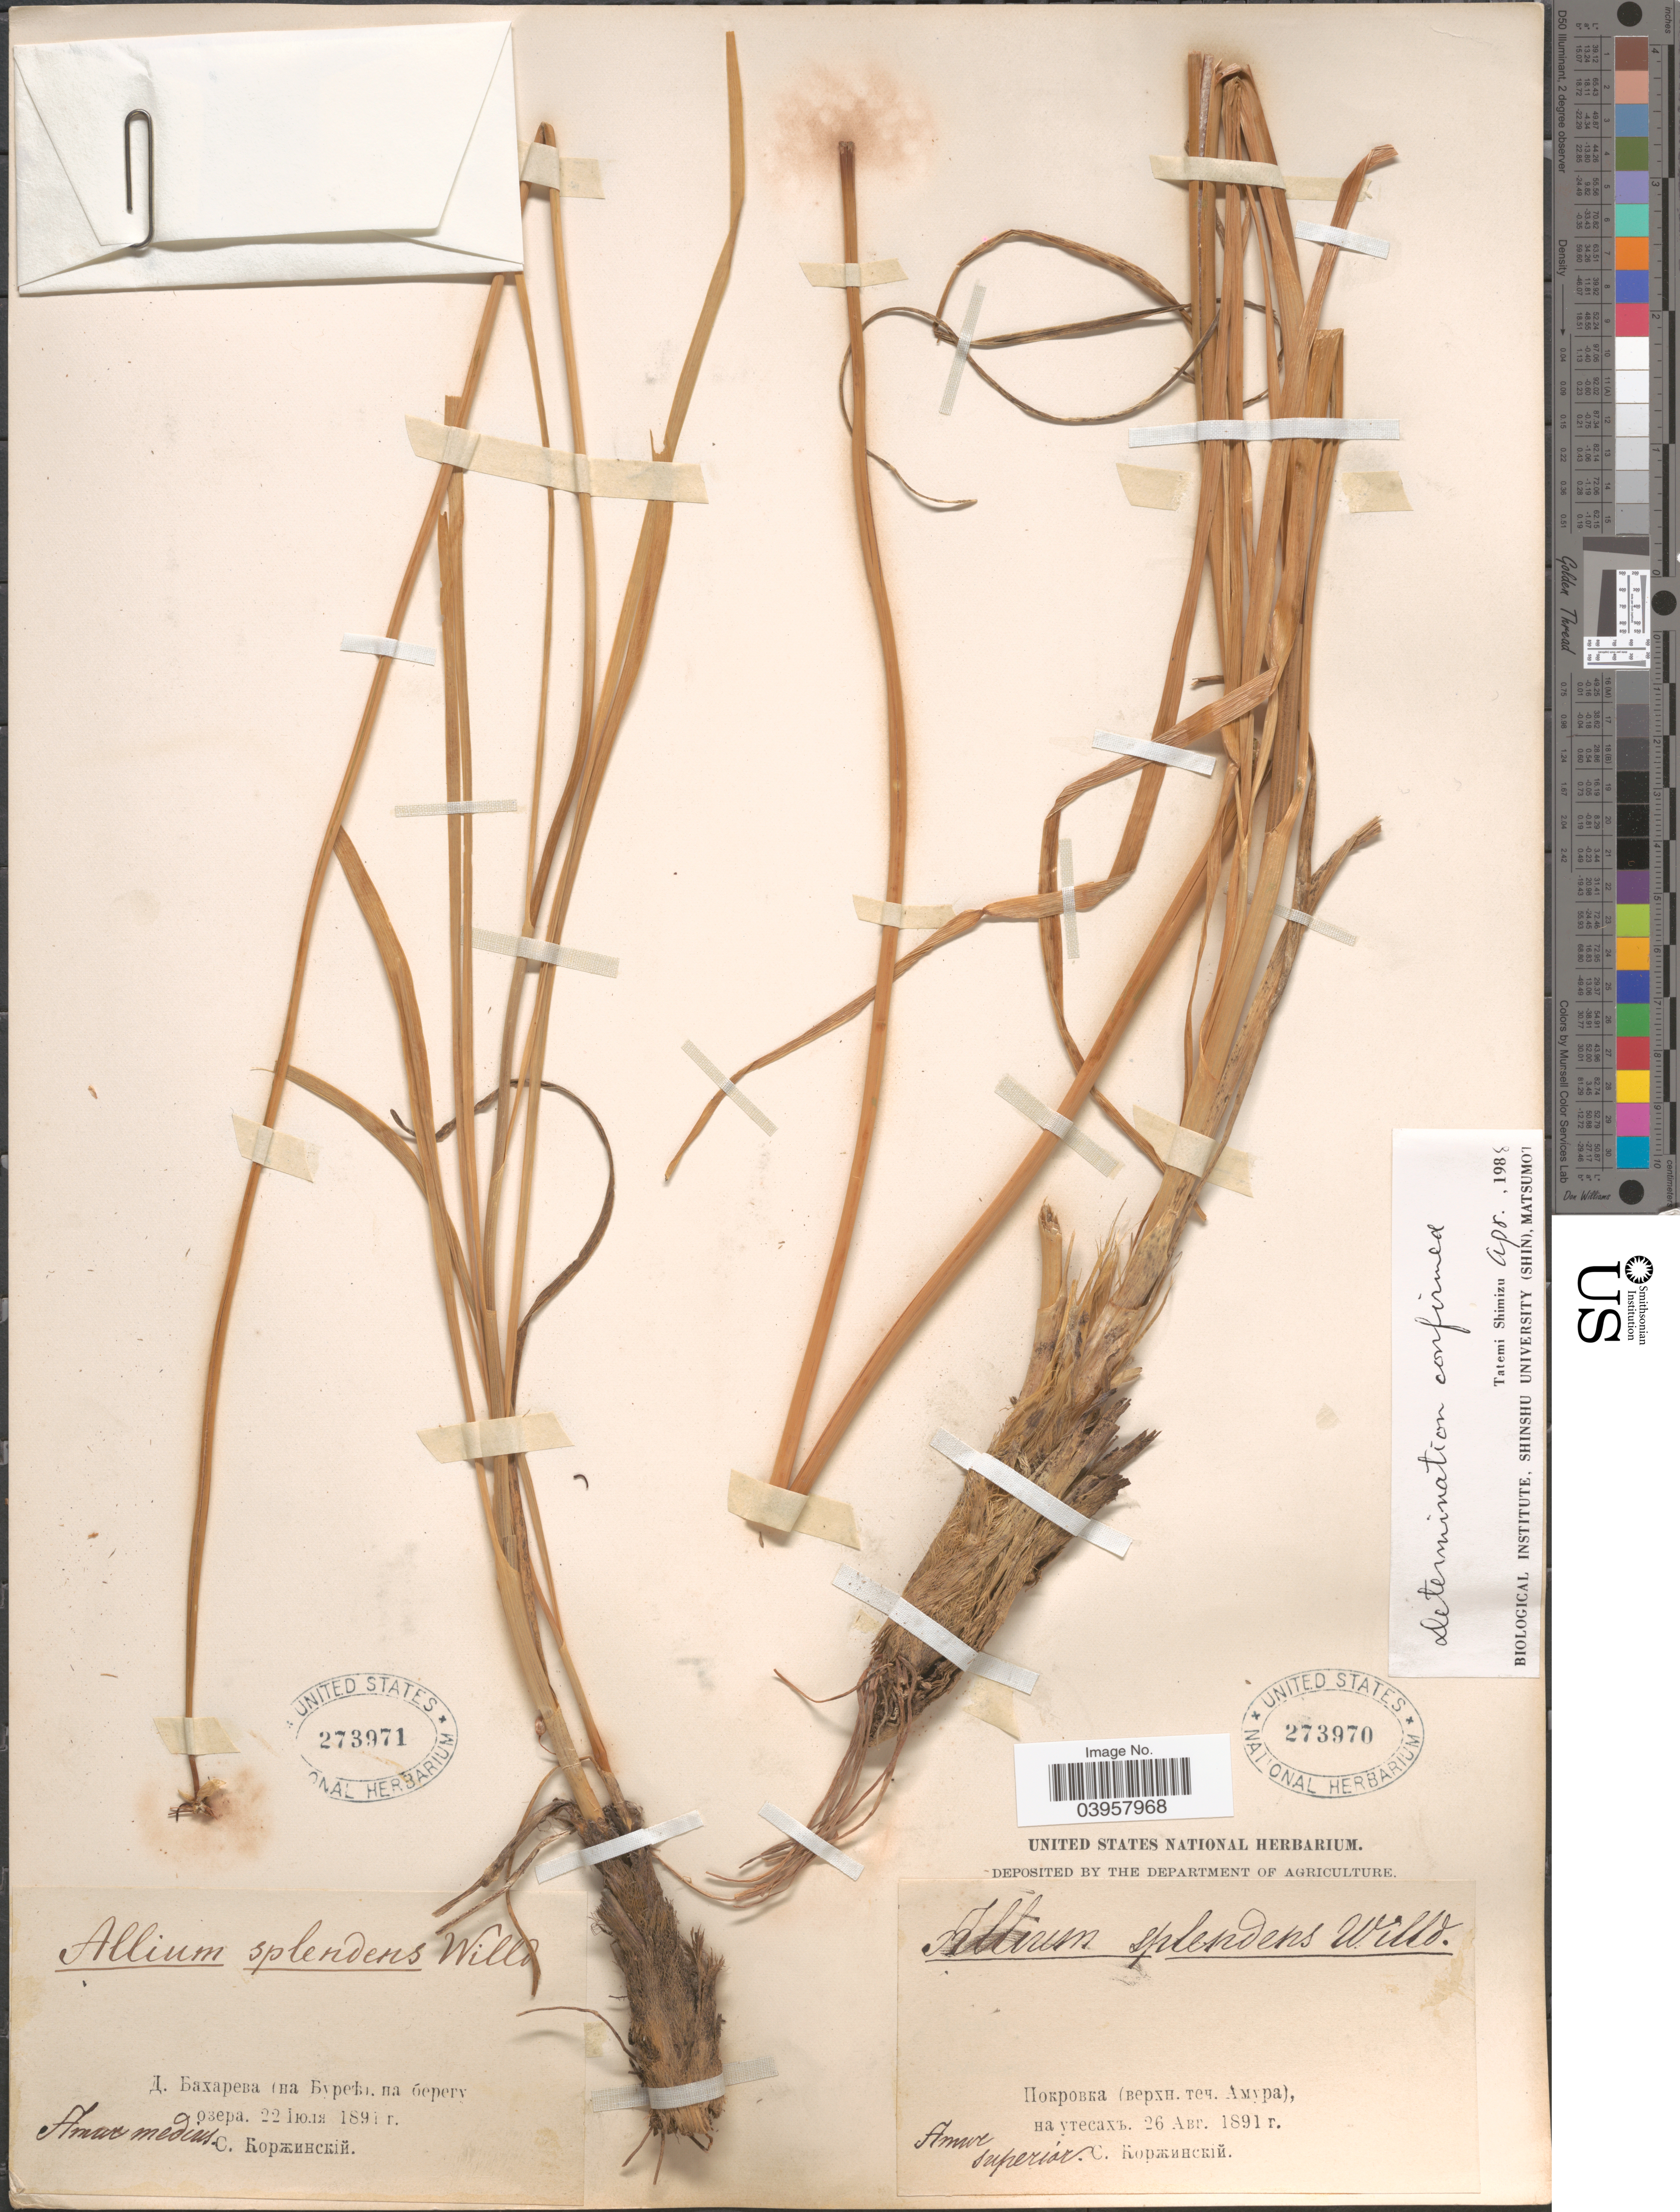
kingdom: Plantae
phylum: Tracheophyta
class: Liliopsida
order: Asparagales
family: Amaryllidaceae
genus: Allium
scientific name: Allium splendens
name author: Willd. ex Schult. & Schult. f.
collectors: S. Korzhinskiy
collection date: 1891-08-26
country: Russian Federation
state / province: Amur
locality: Pokrovka, Amur river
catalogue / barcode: US 273970-2